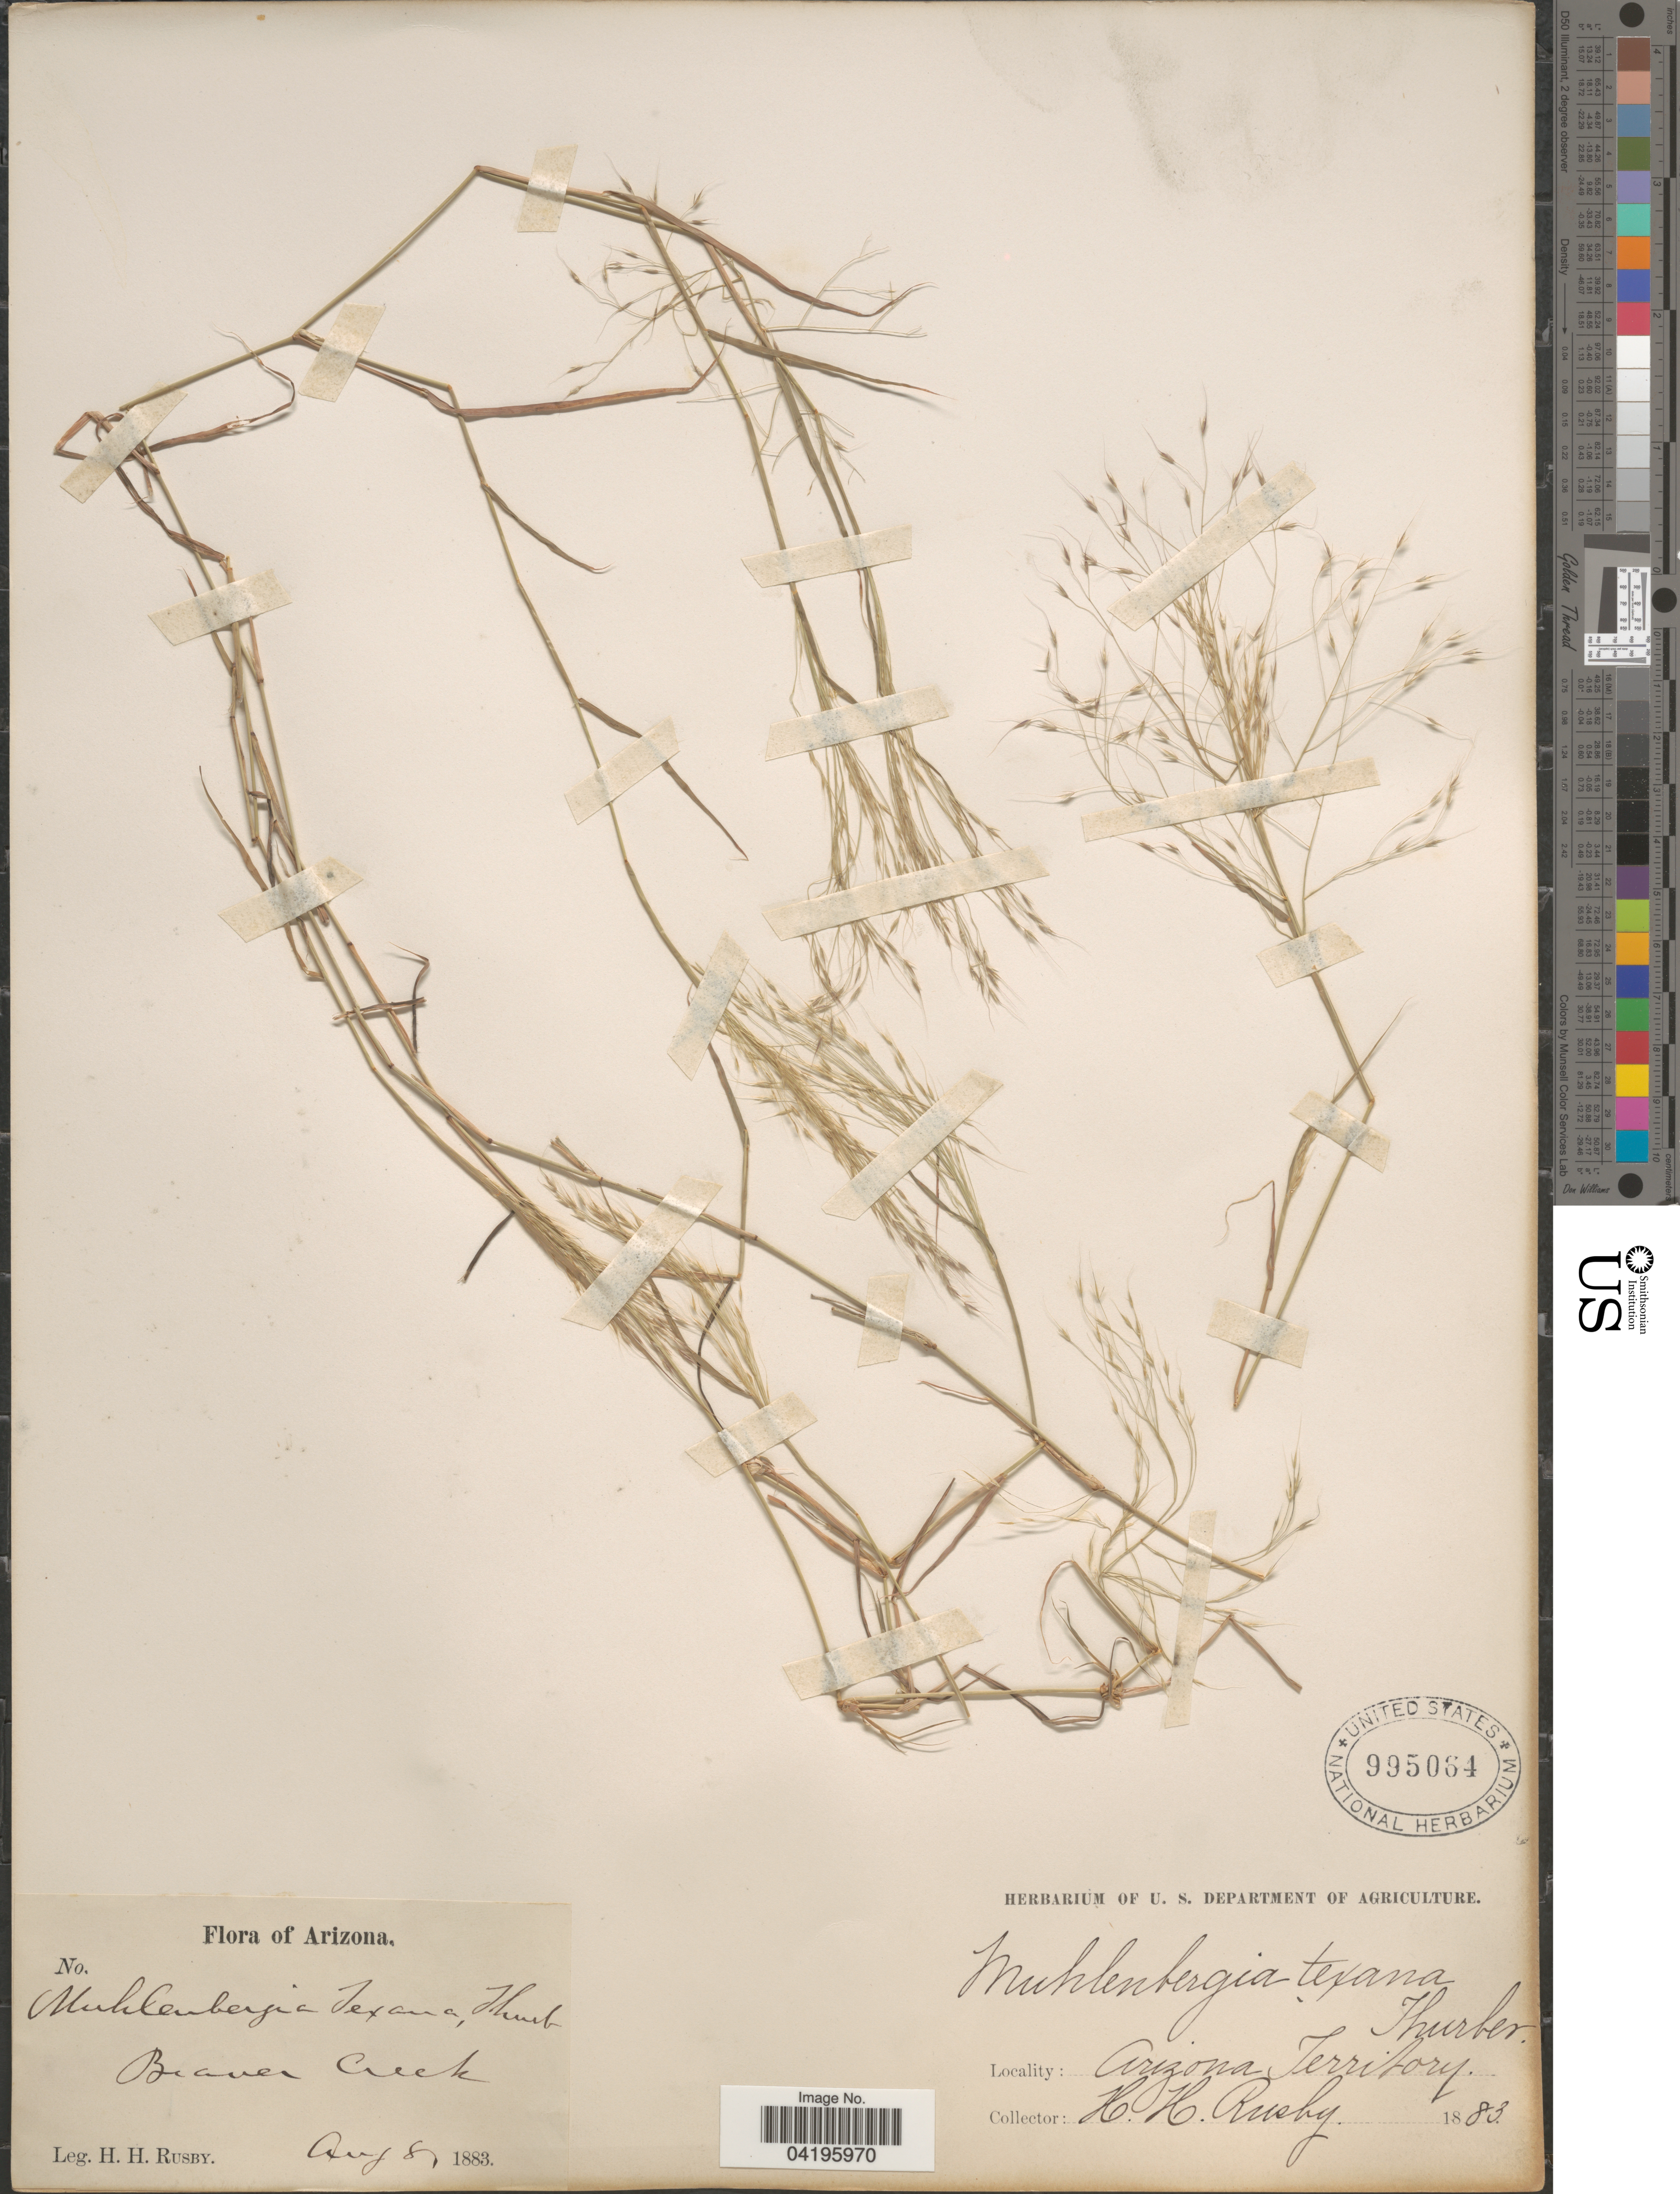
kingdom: Plantae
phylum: Tracheophyta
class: Liliopsida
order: Poales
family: Poaceae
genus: Muhlenbergia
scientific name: Muhlenbergia porteri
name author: Scribn. in W.J. Beal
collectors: H. H. Rusby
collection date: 1883-08-08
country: United States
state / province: Arizona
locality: Beaver Creek. Arizona Territory.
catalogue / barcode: US 995064